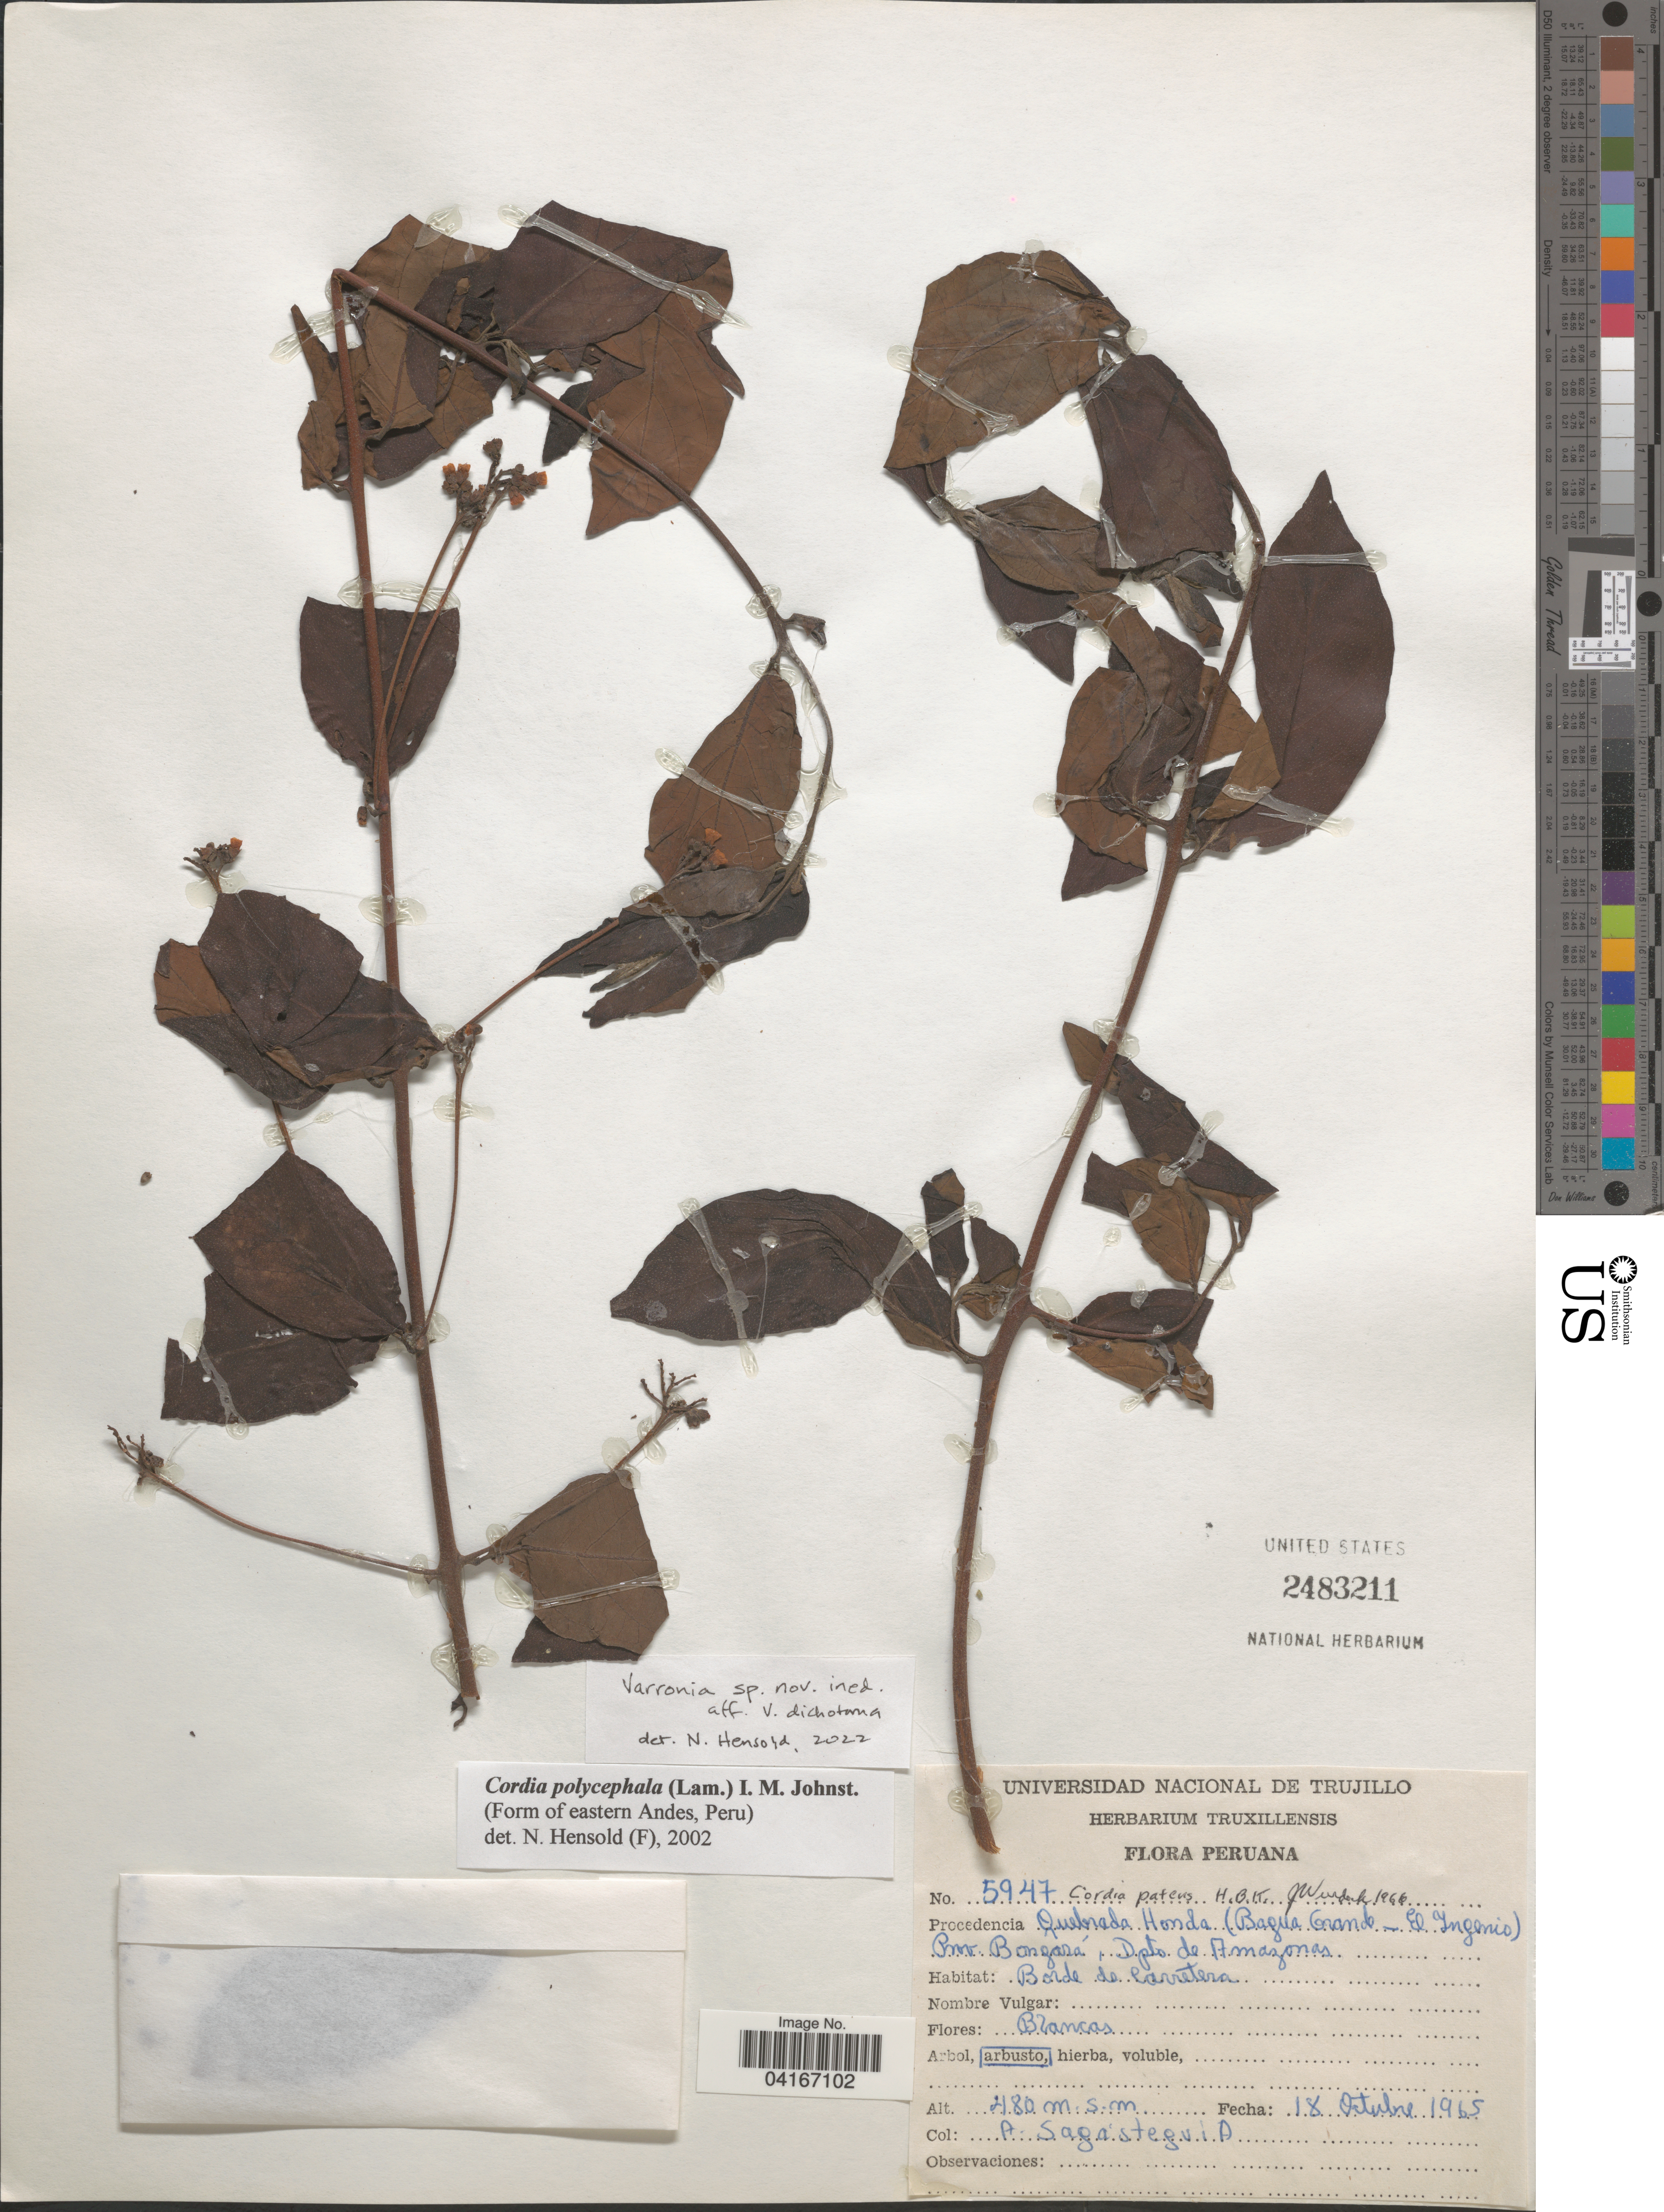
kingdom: Plantae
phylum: Tracheophyta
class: Magnoliopsida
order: Boraginales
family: Cordiaceae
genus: Cordia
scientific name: Cordia polycephala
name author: (Lam.) I.M. Johnst.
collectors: A. Sagástegui A.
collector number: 5947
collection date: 1965-10-18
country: Peru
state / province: Amazonas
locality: Quebrada Honda (Bagua Grande - El Ingenio) Prov. Bongará, Depto. de Amazonas.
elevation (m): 480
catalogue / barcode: US 2483211